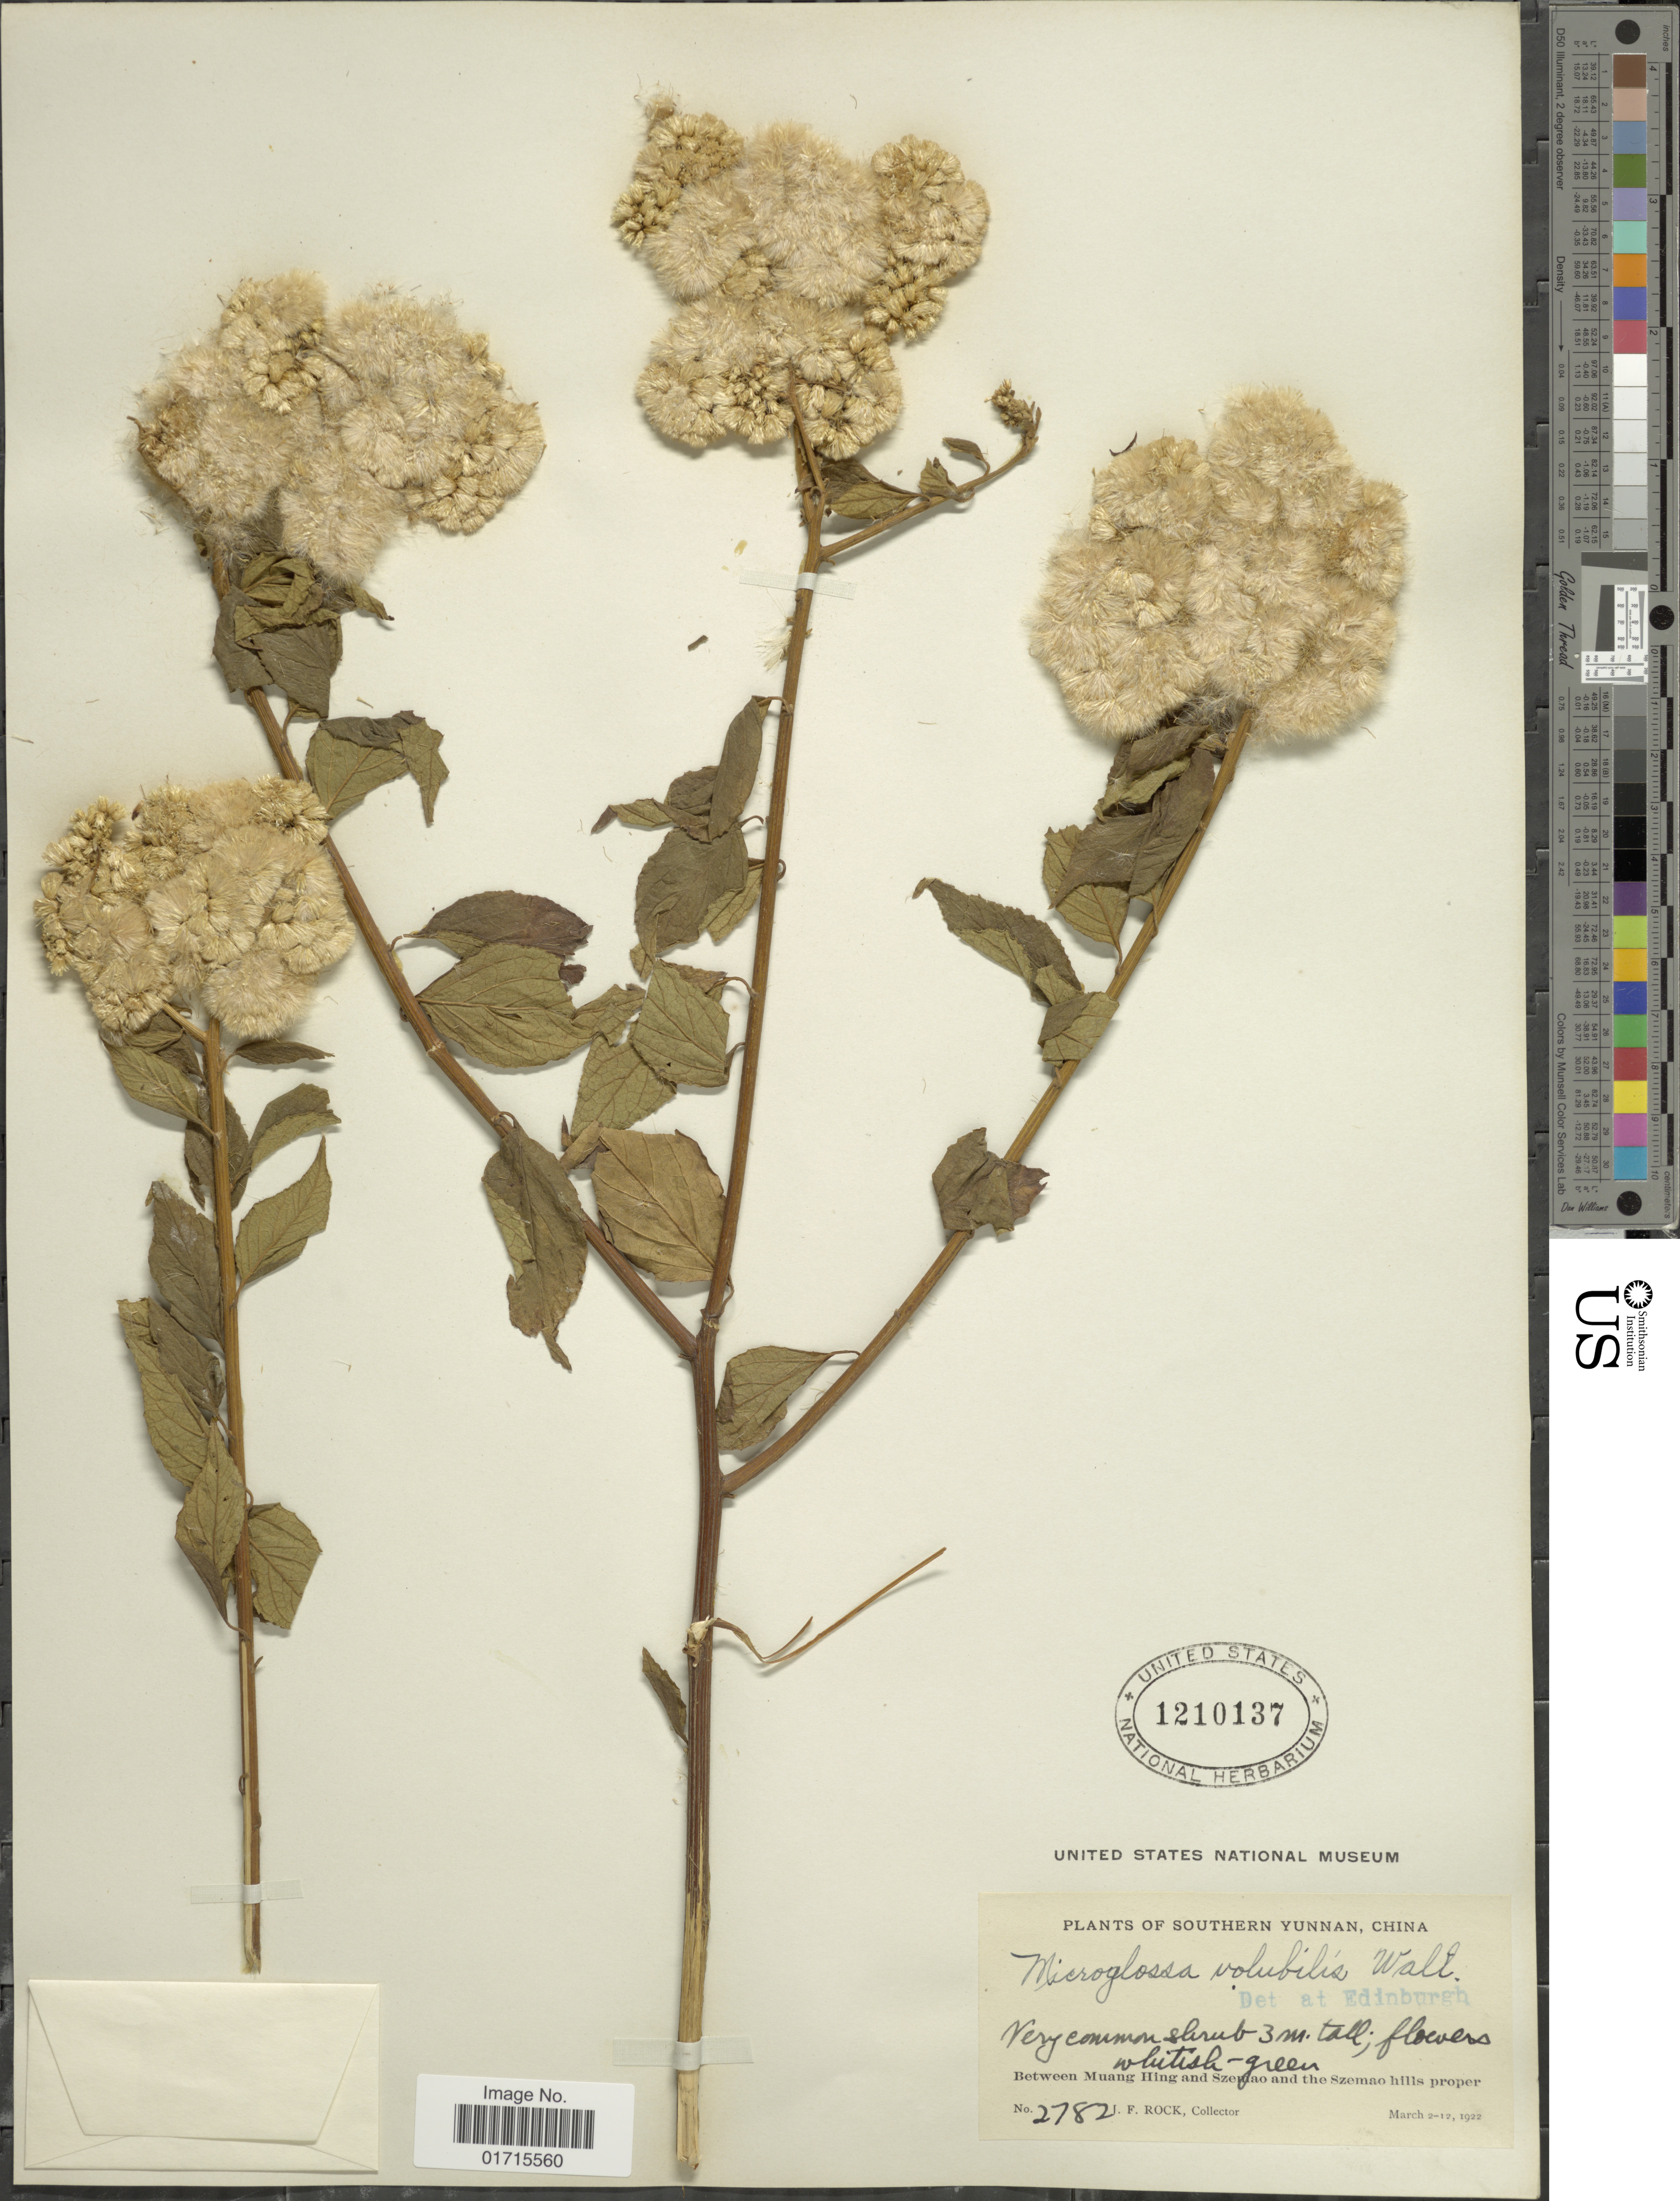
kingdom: Plantae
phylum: Tracheophyta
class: Magnoliopsida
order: Asterales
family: Asteraceae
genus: Microglossa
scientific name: Microglossa pyrifolia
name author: (Lam.) Kuntze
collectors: J. Rock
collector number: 2782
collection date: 1922-03-02/1922-03-12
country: China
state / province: Yunnan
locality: Southern Yunnan, China. Between Muang Hing and Szemao and the Szemao hills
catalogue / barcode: US 1210137